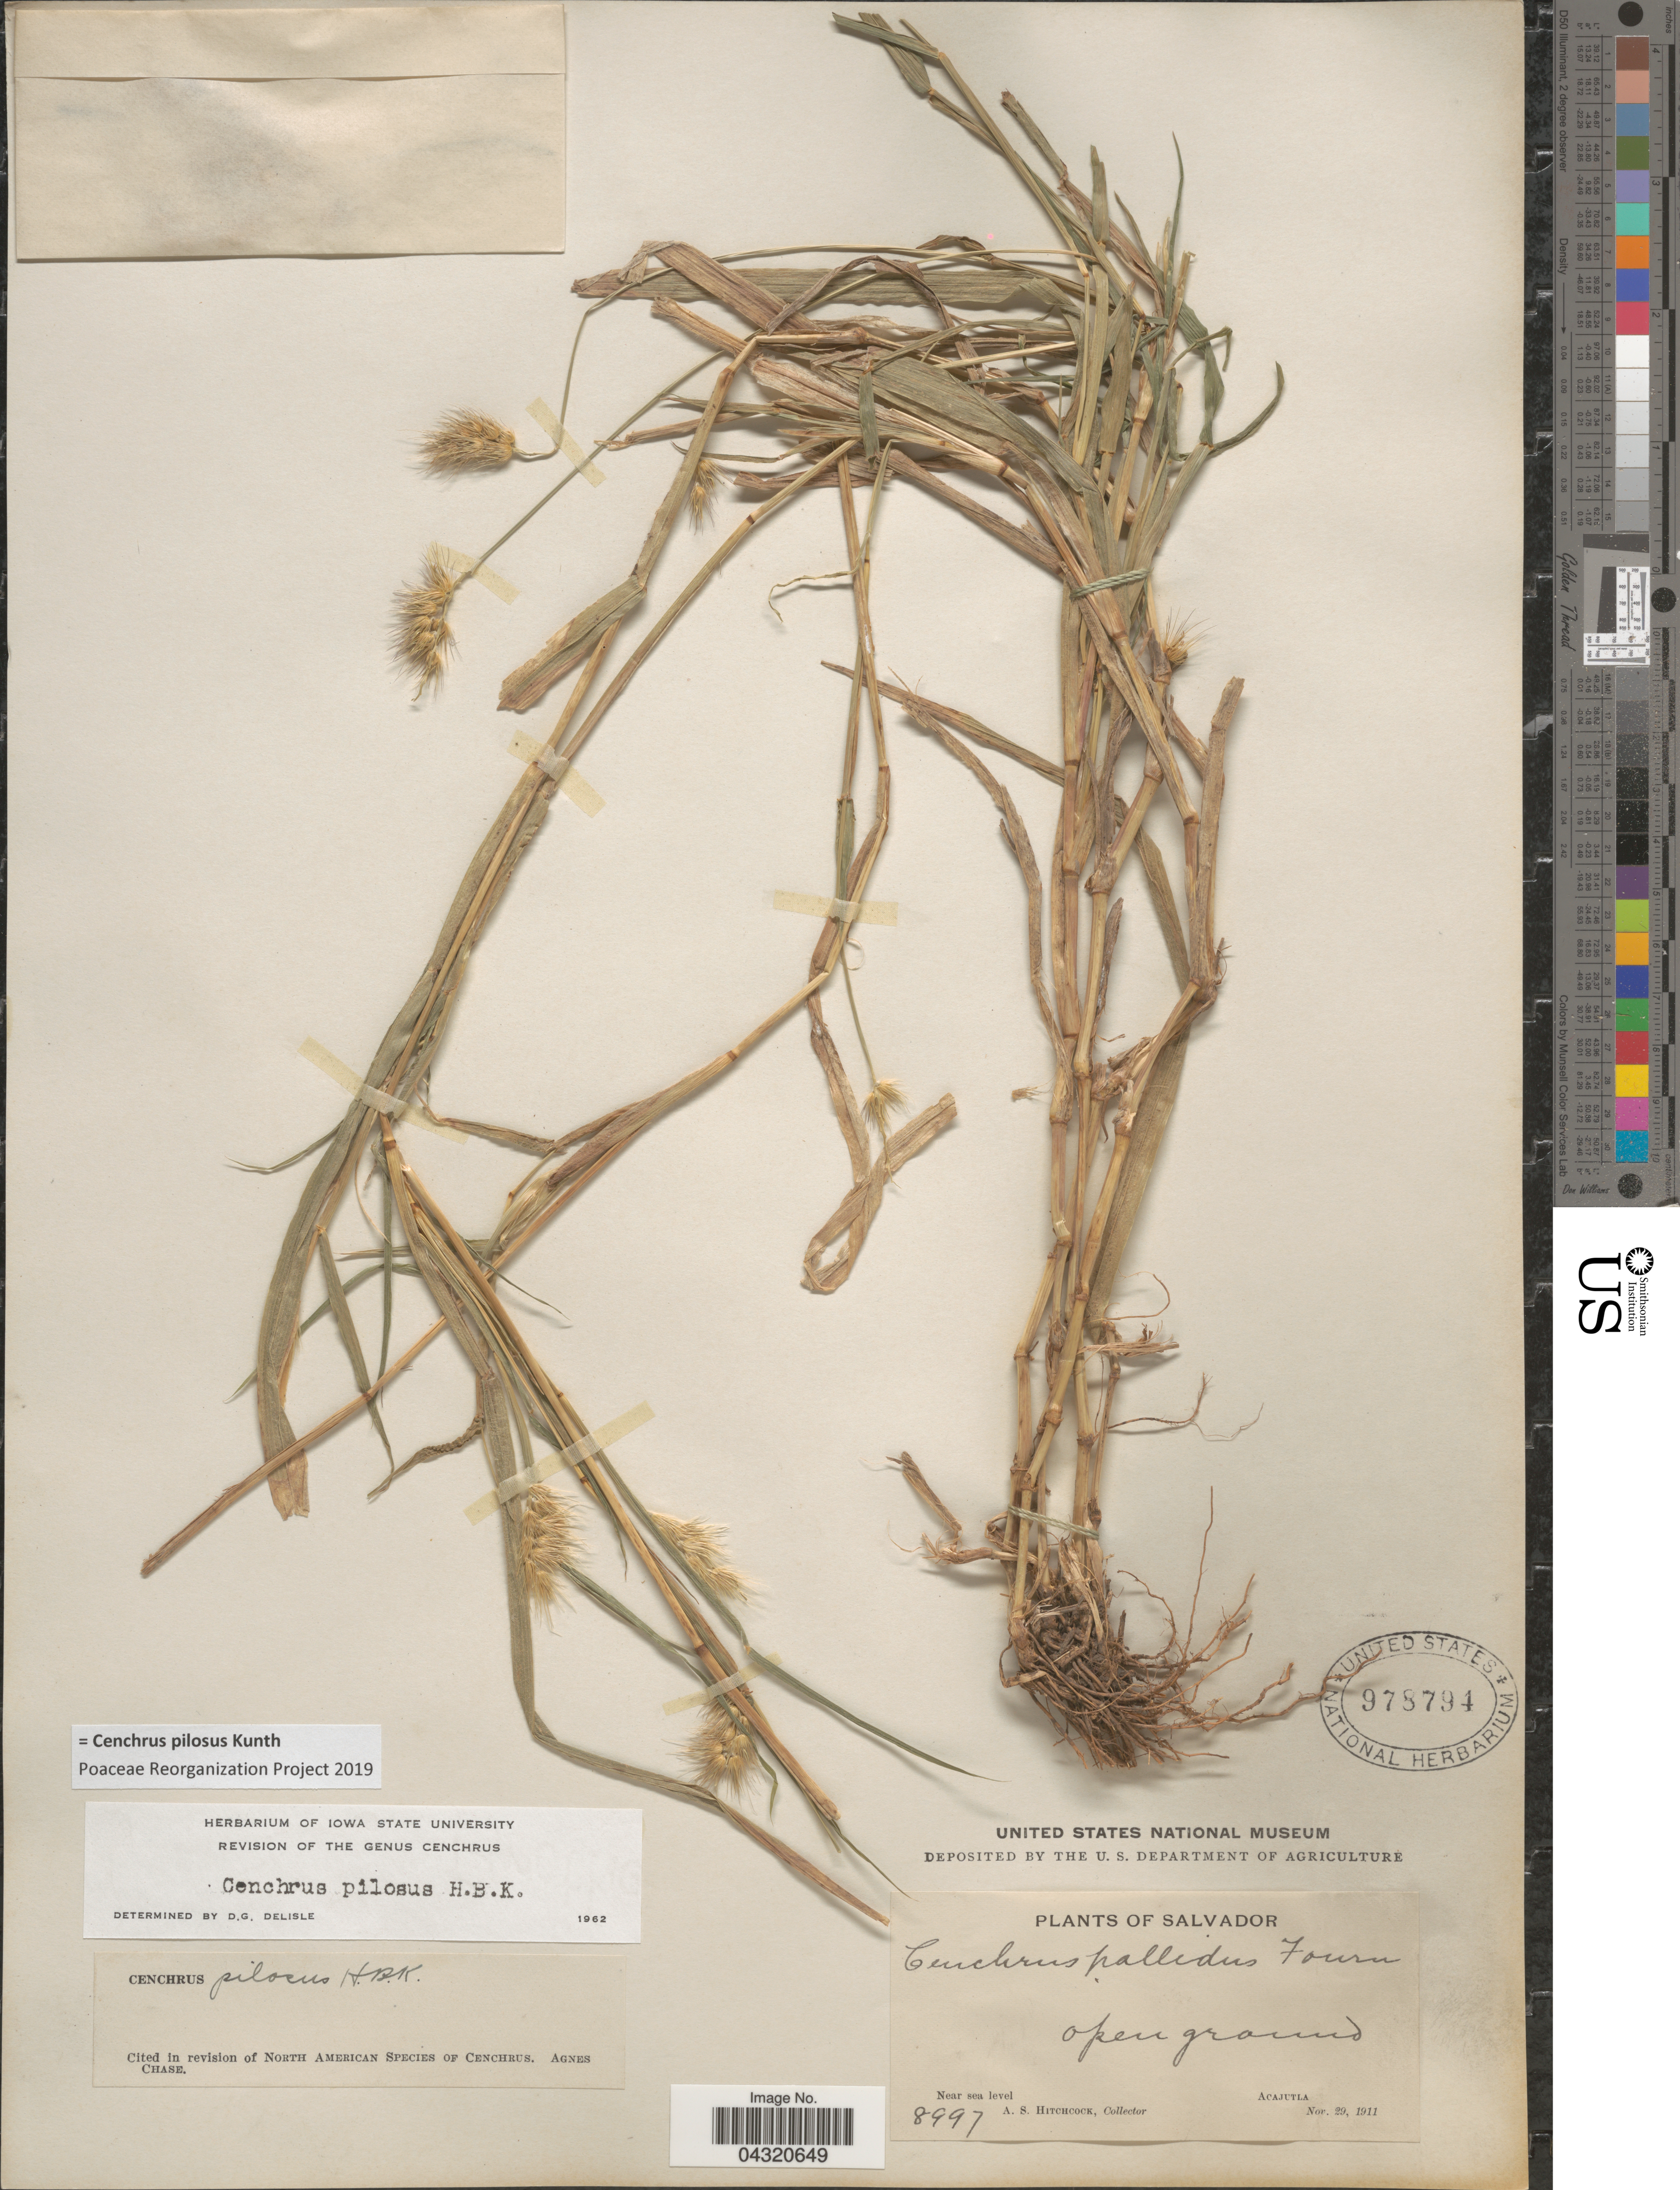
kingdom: Plantae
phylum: Tracheophyta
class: Liliopsida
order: Poales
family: Poaceae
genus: Cenchrus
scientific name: Cenchrus pilosus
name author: Kunth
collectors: A. S. Hitchcock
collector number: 8997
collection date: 1911-11-29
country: El Salvador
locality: Acajutla.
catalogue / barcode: US 978794